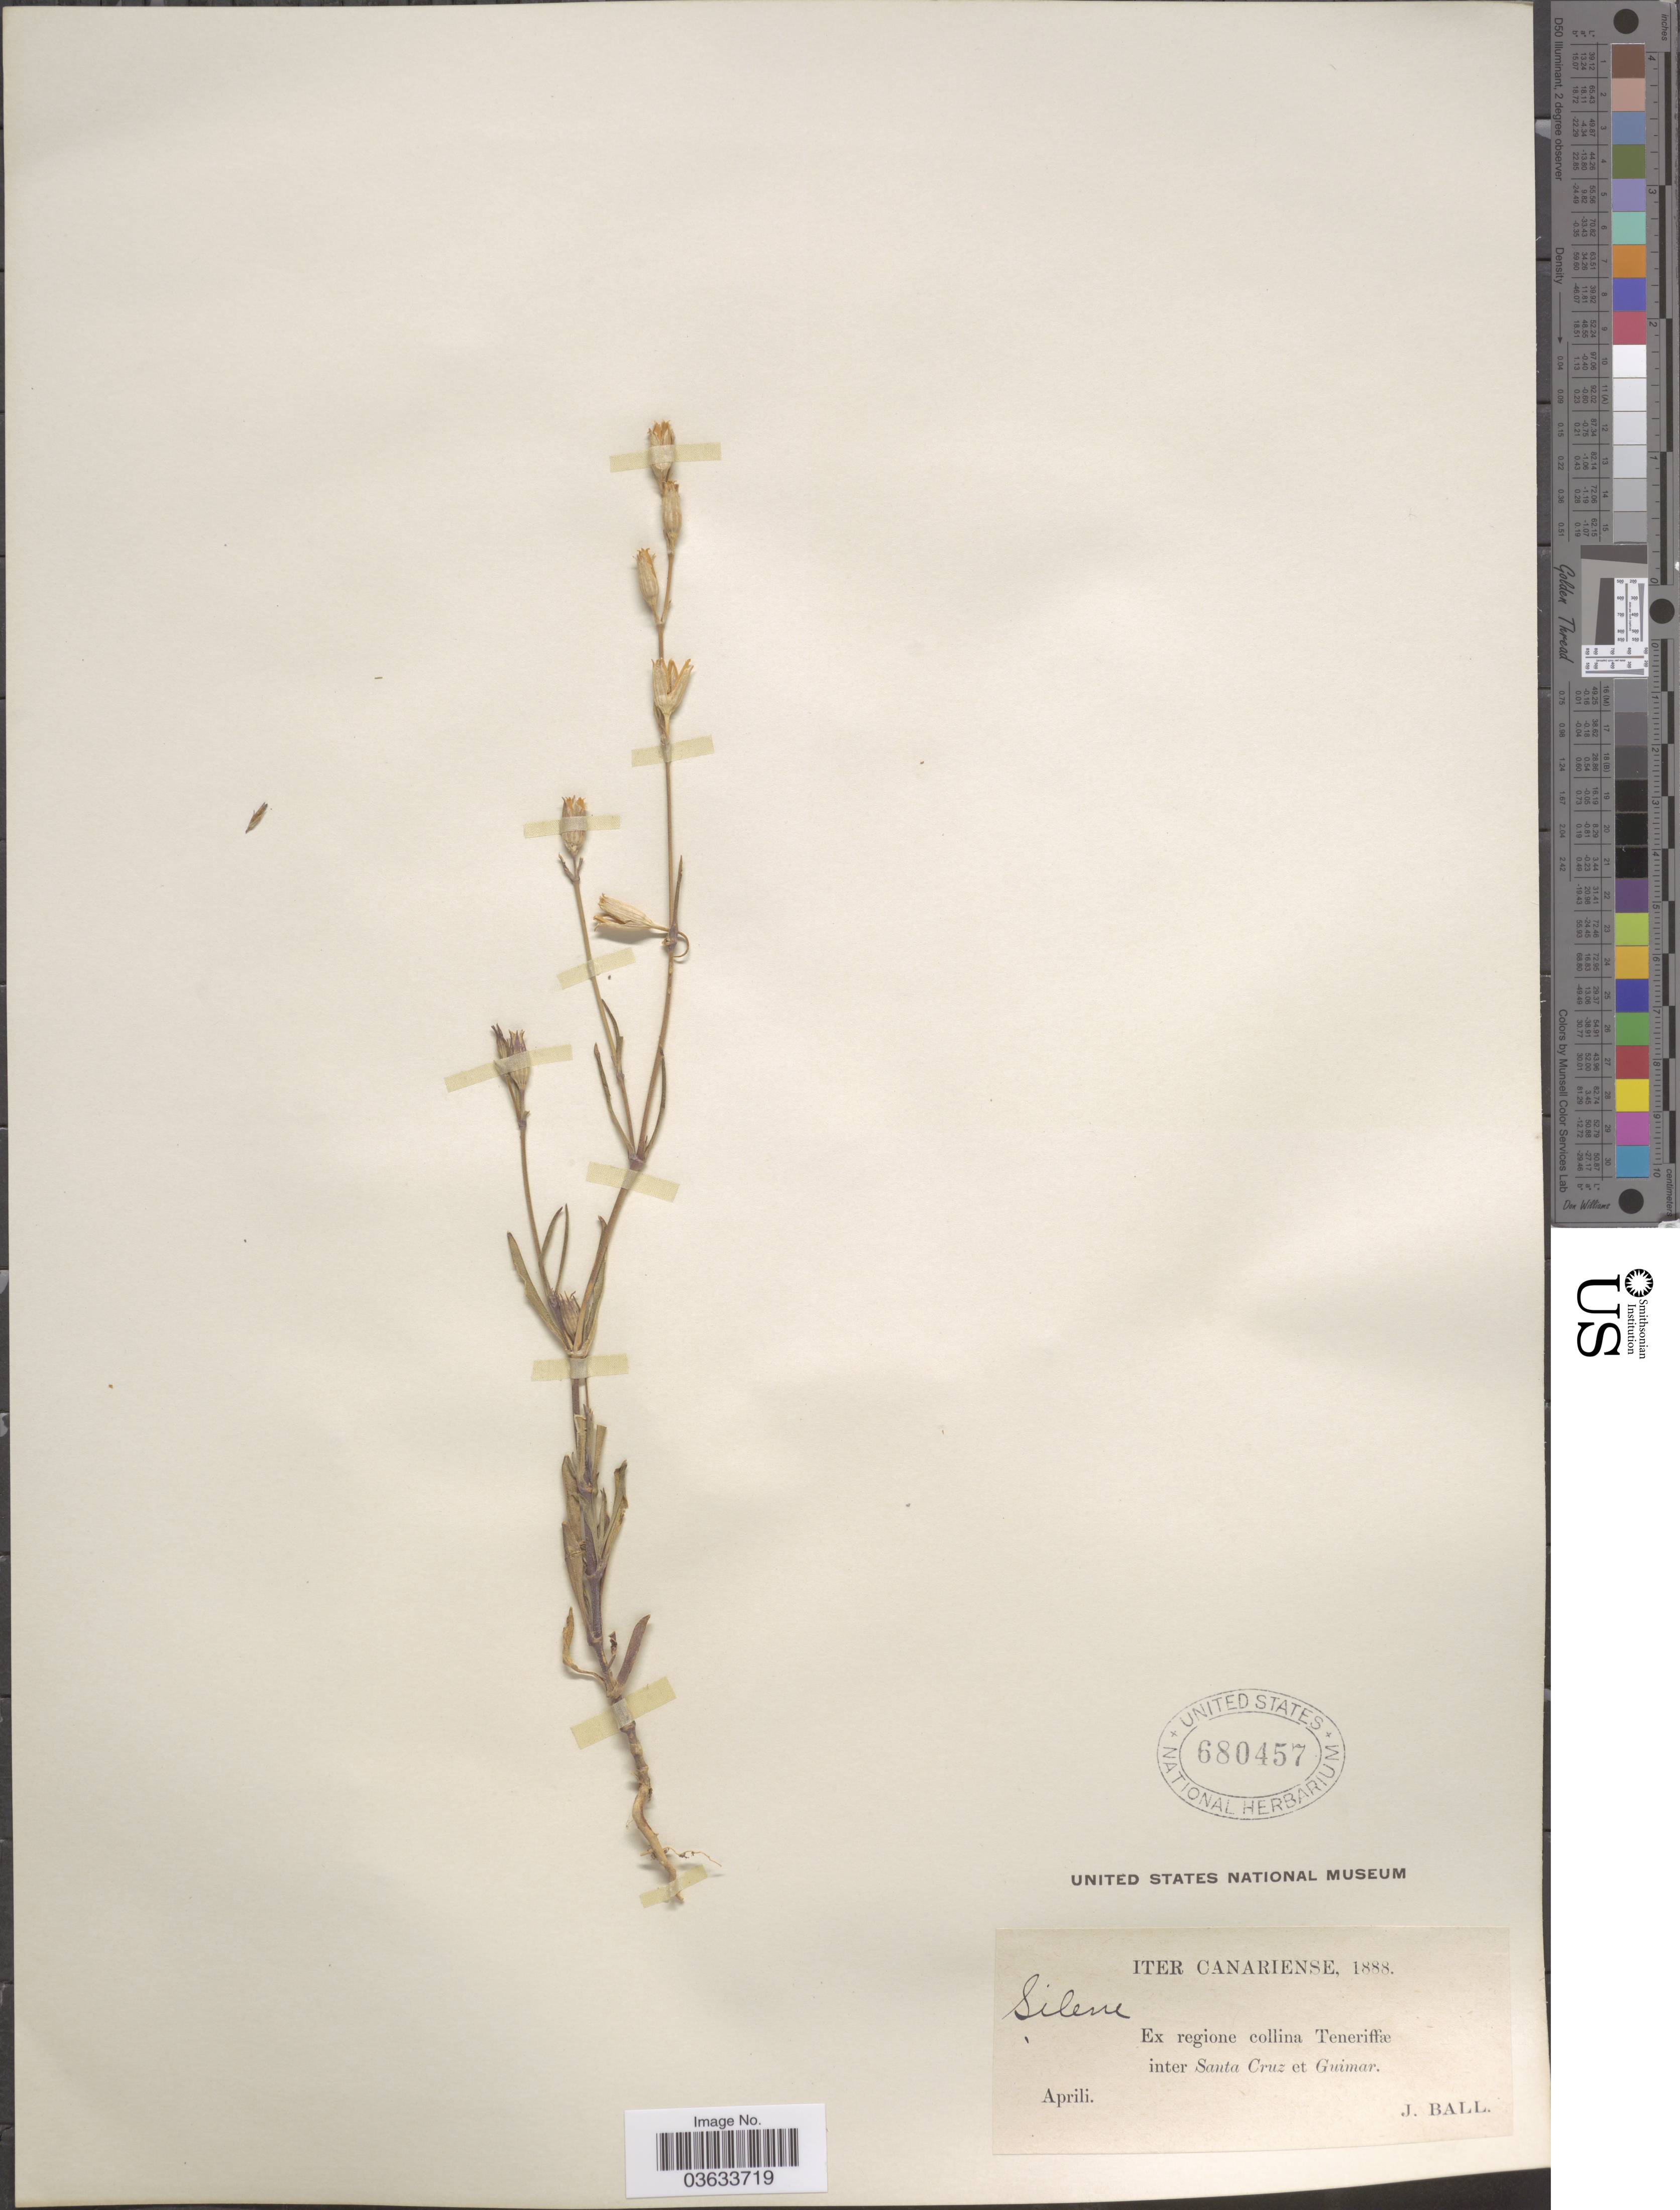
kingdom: Plantae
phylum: Tracheophyta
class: Magnoliopsida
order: Caryophyllales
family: Caryophyllaceae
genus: Silene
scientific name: Silene sp.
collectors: J. Ball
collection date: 1888-04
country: Spain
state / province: Canarias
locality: Iter Canariense, Ex regione collina Teneriffæ inter Santa Cruz et Guimar.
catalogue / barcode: US 680457